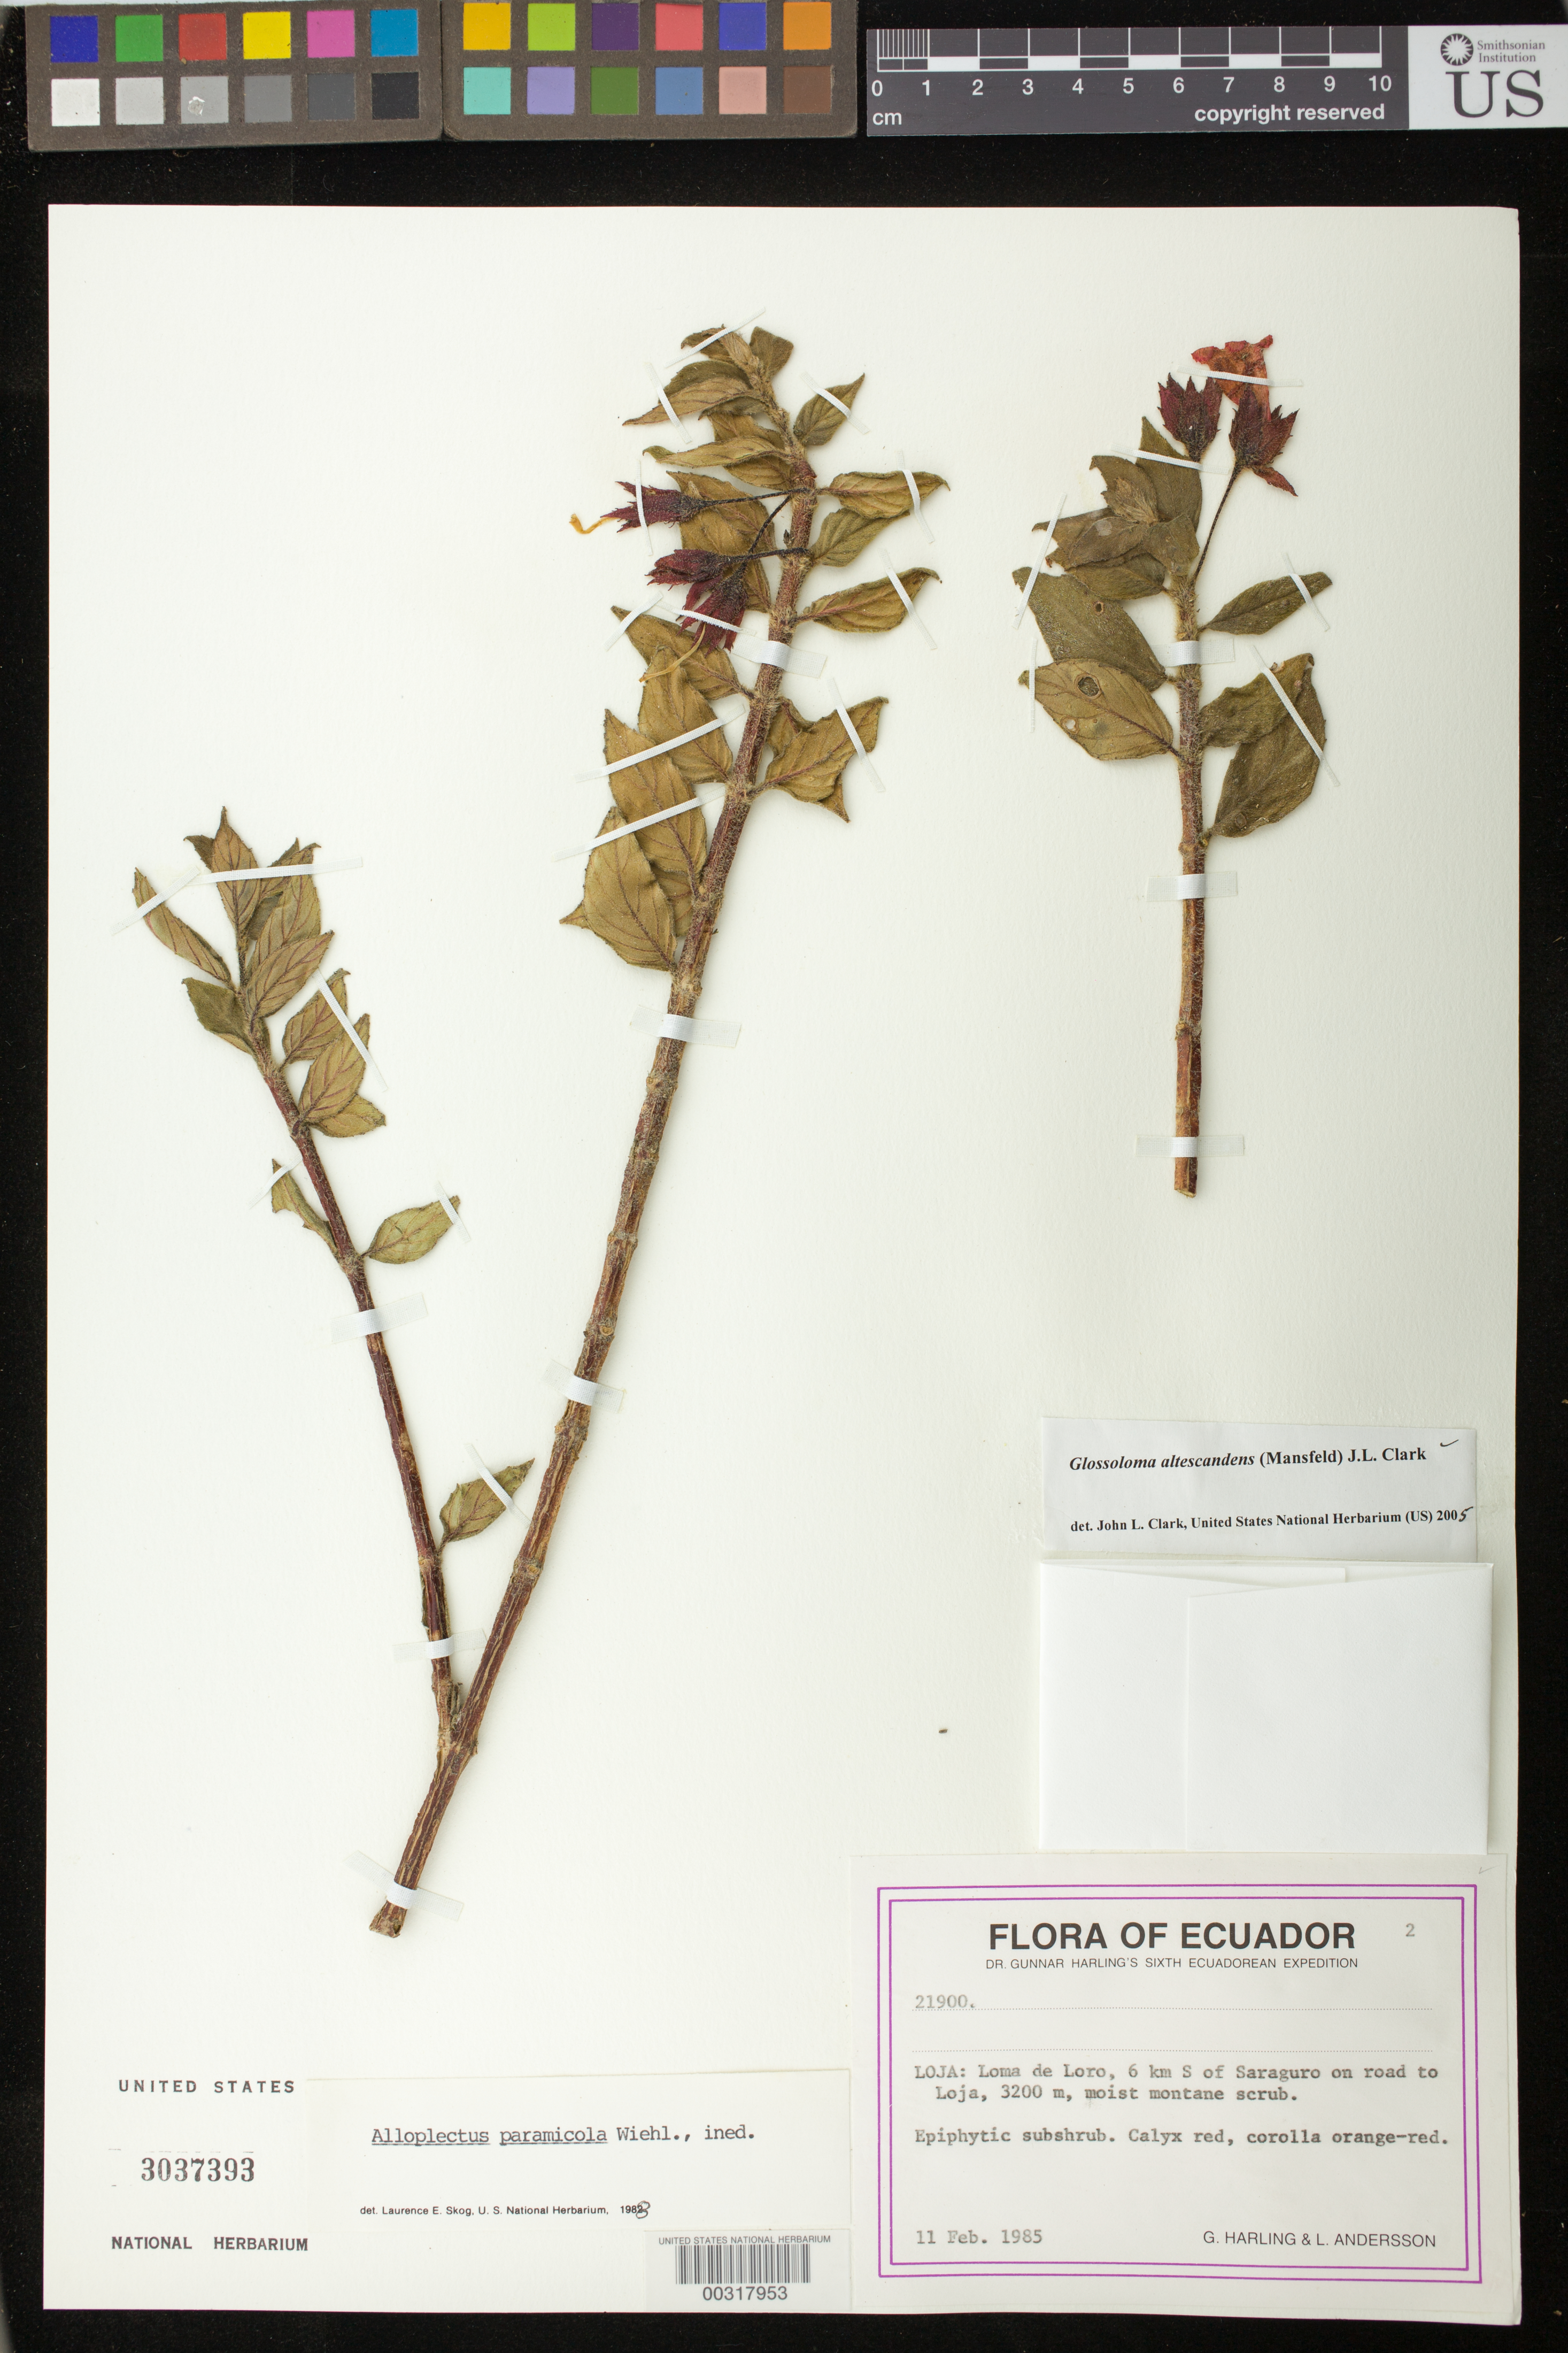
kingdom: Plantae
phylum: Tracheophyta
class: Magnoliopsida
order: Lamiales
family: Gesneriaceae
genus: Glossoloma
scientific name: Glossoloma altescandens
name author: (Mansf.) J.L. Clark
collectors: G. Harling & L. Andersson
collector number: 21900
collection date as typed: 11 Feb 1985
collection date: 1985-02-11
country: Ecuador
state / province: Loja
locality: Loma de Loro, 6 km S of Saraguro on road to Loja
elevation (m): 3200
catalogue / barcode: US 3037393